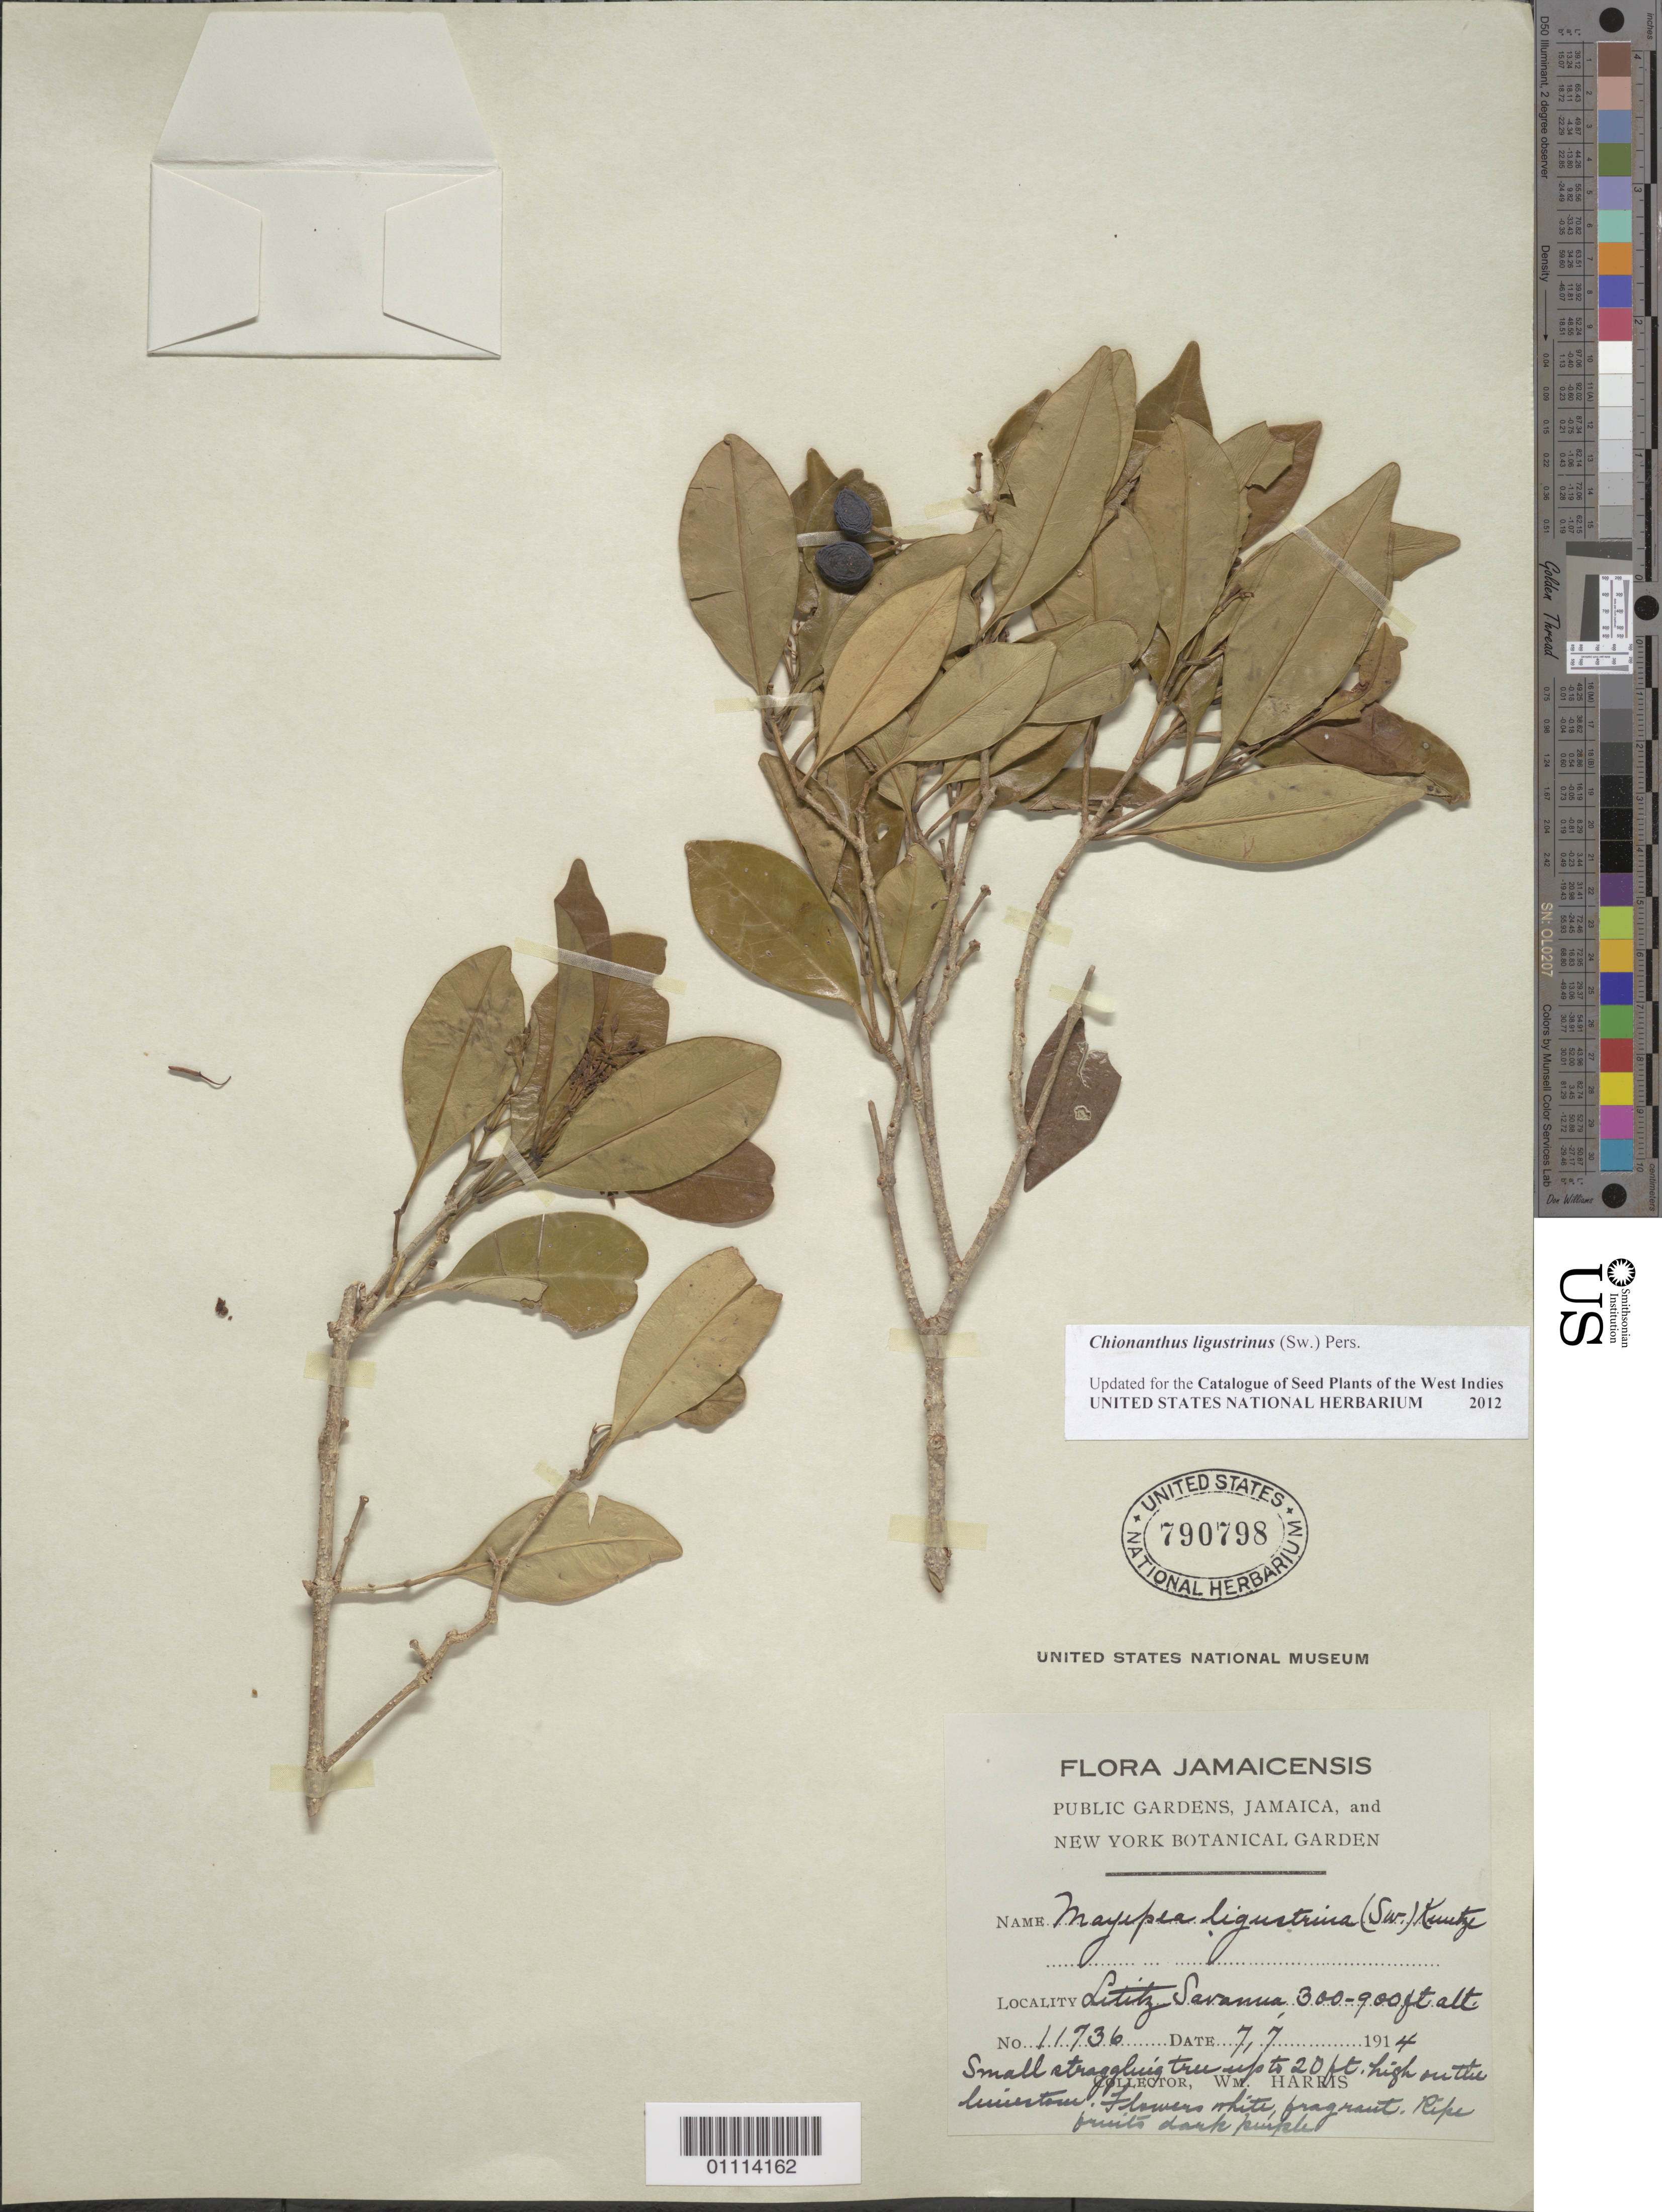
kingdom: Plantae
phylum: Tracheophyta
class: Magnoliopsida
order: Lamiales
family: Oleaceae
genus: Linociera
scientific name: Linociera ligustrina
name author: (Sw.) Sw.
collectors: W. Harris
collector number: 11736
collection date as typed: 07 Jul 1914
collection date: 1914-07-07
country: Jamaica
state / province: Saint Elizabeth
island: Jamaica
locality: Lititz Sarama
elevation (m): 91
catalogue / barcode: US 790798